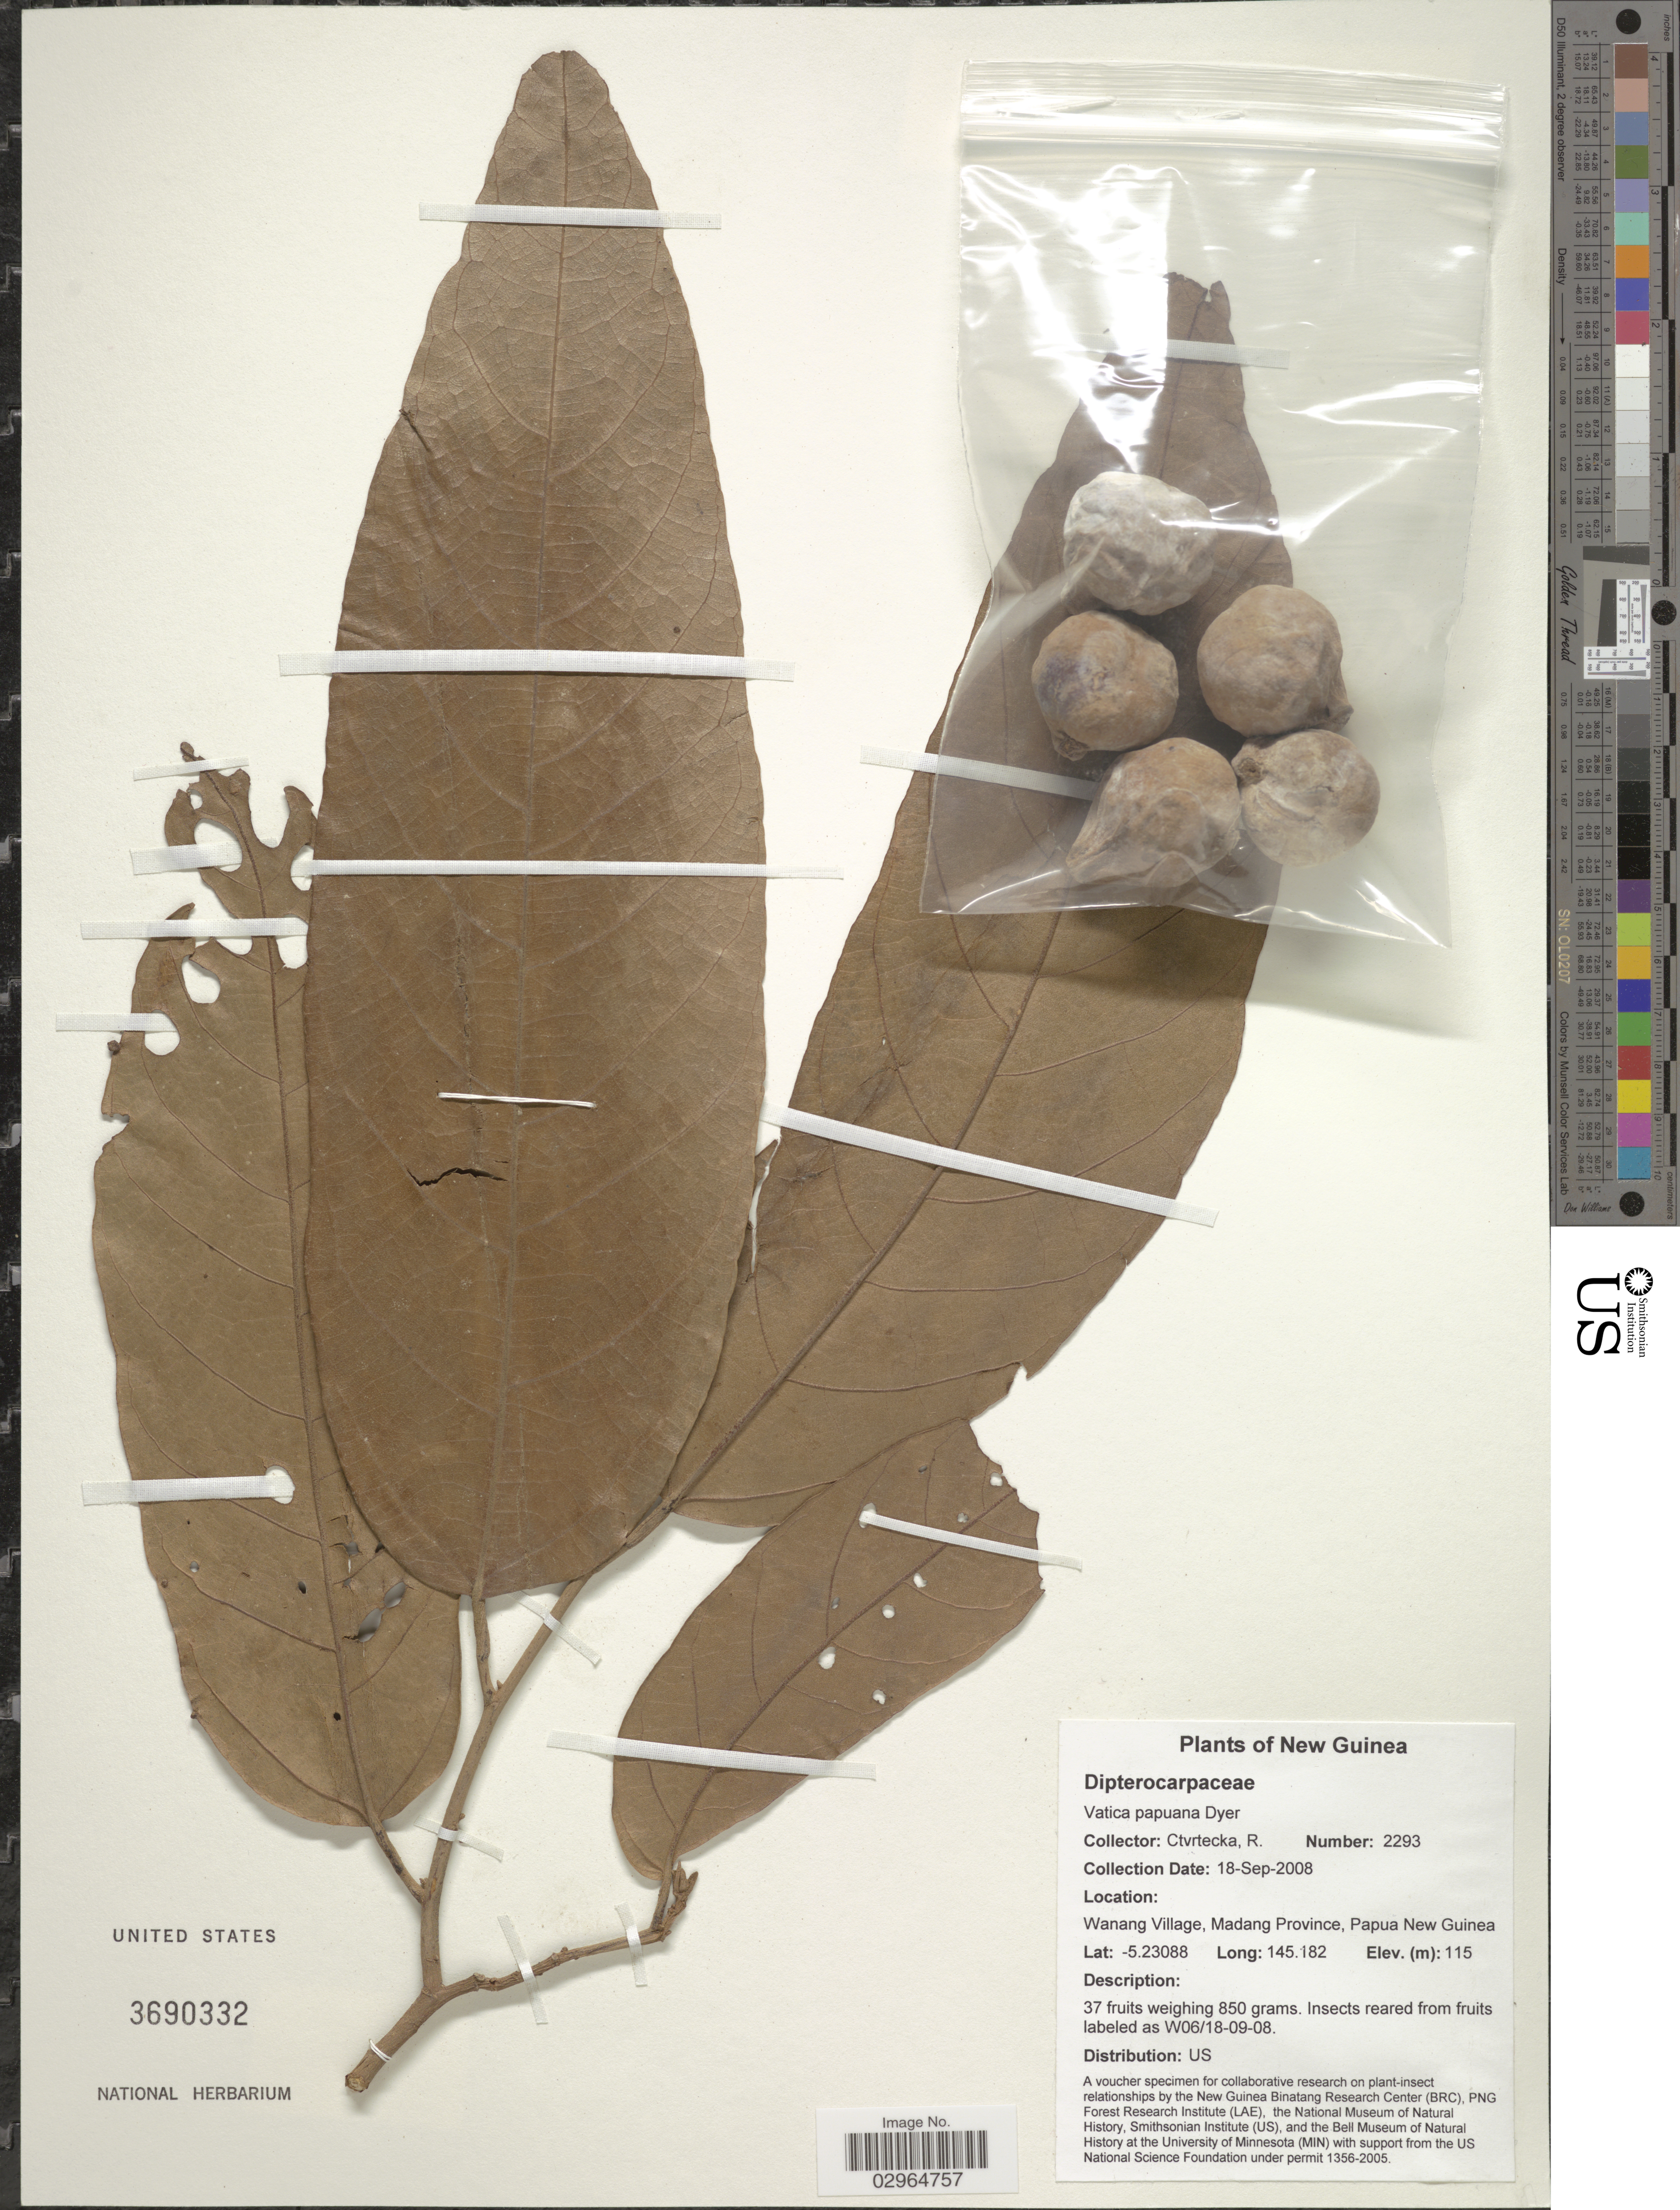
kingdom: Plantae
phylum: Tracheophyta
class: Magnoliopsida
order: Malvales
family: Dipterocarpaceae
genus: Vatica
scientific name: Vatica papuana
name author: Dyer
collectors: R. Ctvrtecka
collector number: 2293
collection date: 2008-09-18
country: Papua New Guinea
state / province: Madang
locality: Wanang Village.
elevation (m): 115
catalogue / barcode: US 3690332